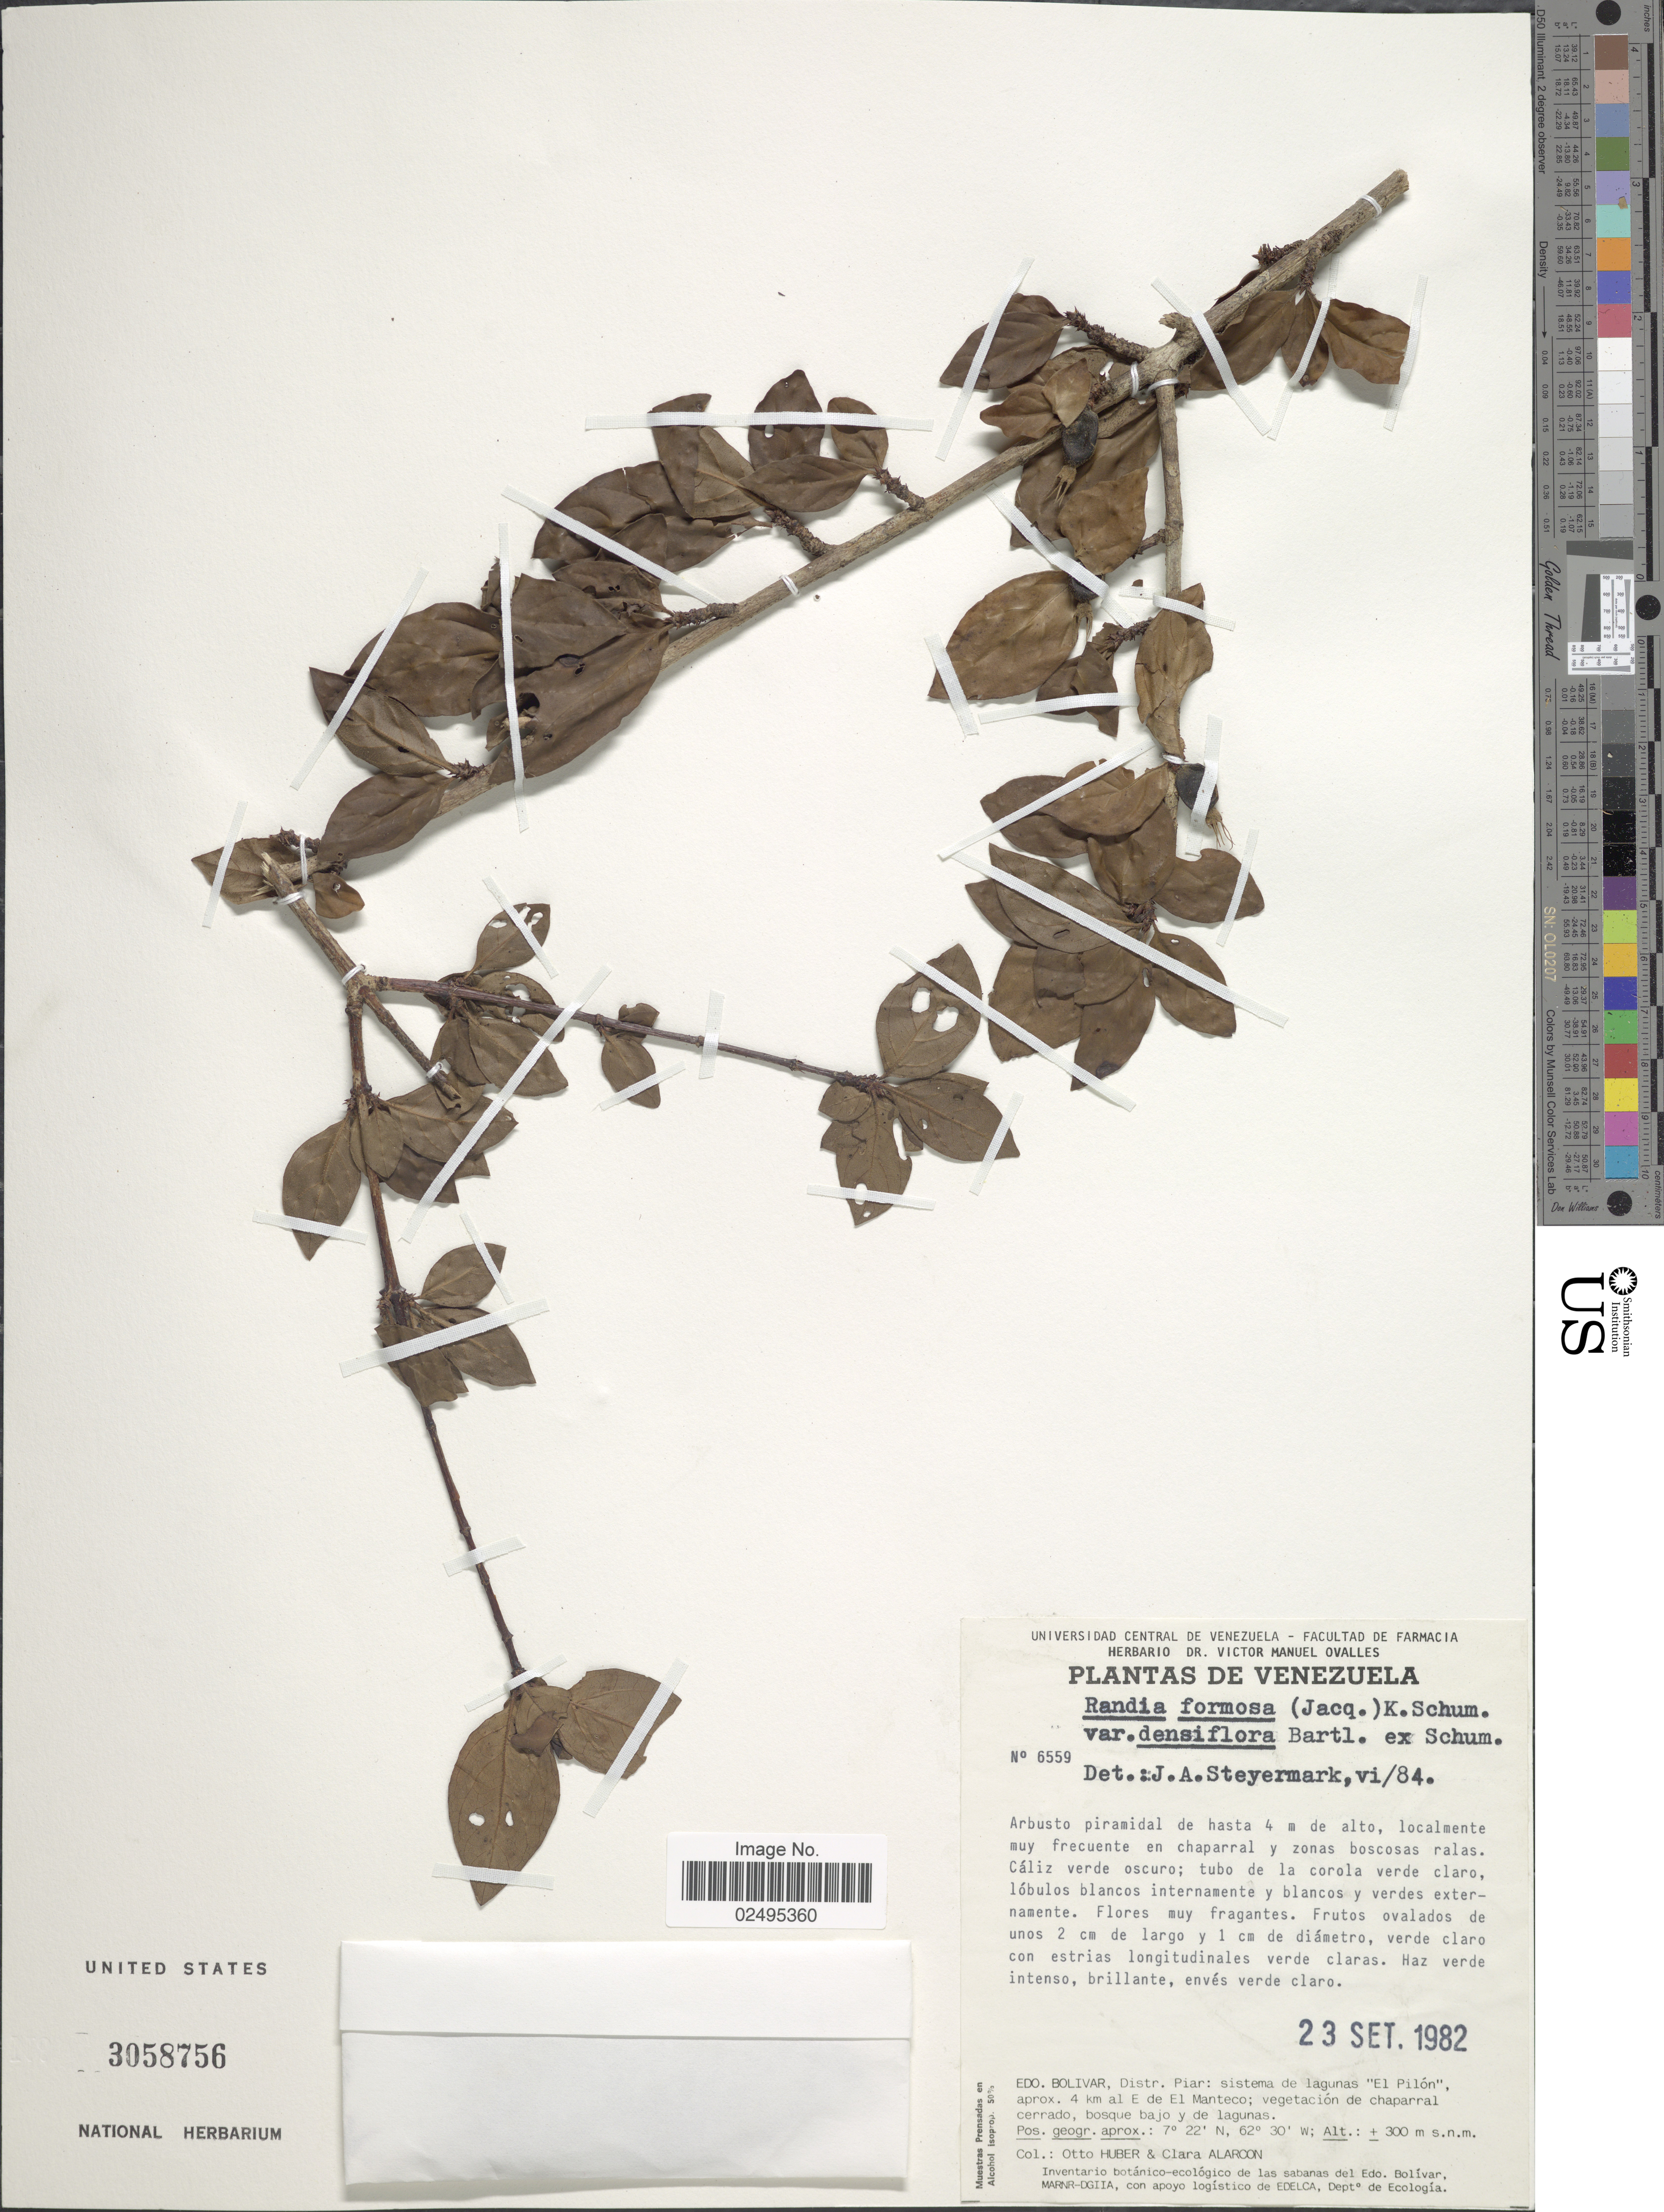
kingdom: Plantae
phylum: Tracheophyta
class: Magnoliopsida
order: Gentianales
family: Rubiaceae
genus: Rosenbergiodendron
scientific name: Rosenbergiodendron formosum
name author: (Jacq.) Fagerl.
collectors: O. Huber & C. Alarcon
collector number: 6559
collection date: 1982-09-23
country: Venezuela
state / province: Bolivar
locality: Edo. Bolivar: Distr. Piar: sistema de lagunas El Pilon, aprox. 4 km al E de El Manteco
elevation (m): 300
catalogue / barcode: US 3058756